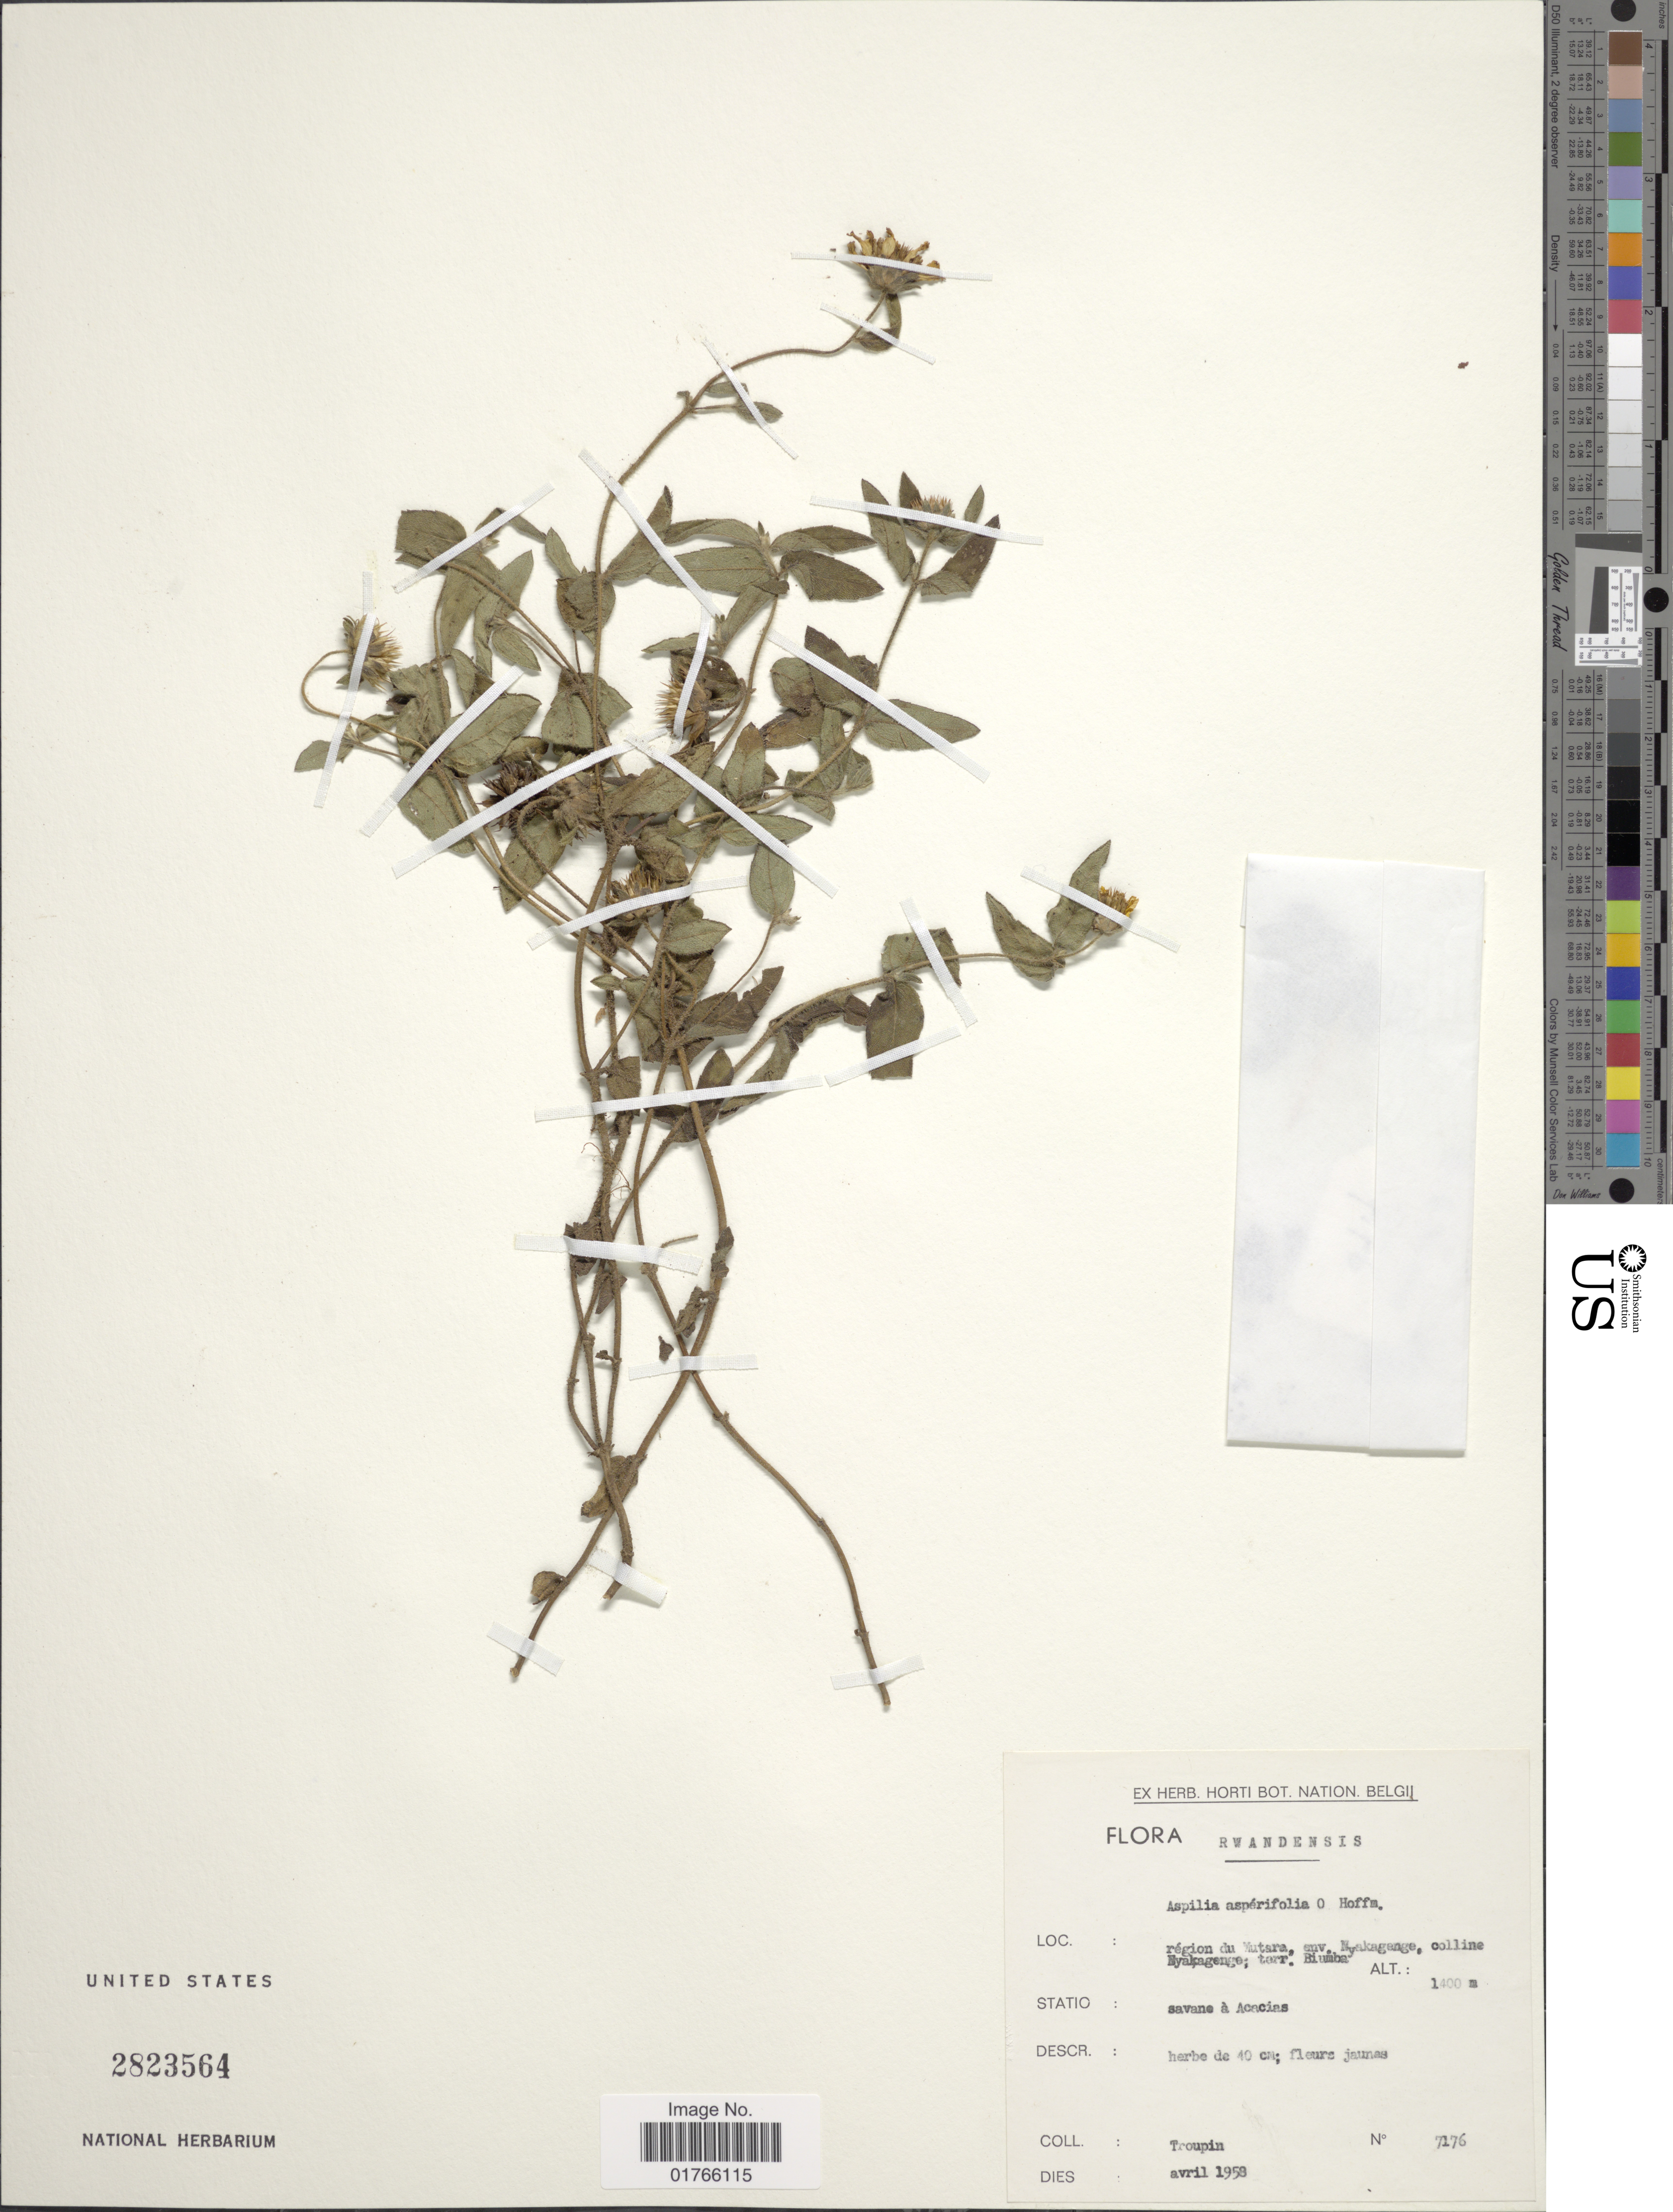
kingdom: Plantae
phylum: Tracheophyta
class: Magnoliopsida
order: Asterales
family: Asteraceae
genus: Aspilia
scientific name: Aspilia asperifolia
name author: O. Hoffm.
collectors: Troupin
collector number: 7176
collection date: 1958-04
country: Rwanda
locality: Region du Mutara, env. Nyakagenge, colline Nyakagange, terr. Biumba.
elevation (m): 1400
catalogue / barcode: US 2823564